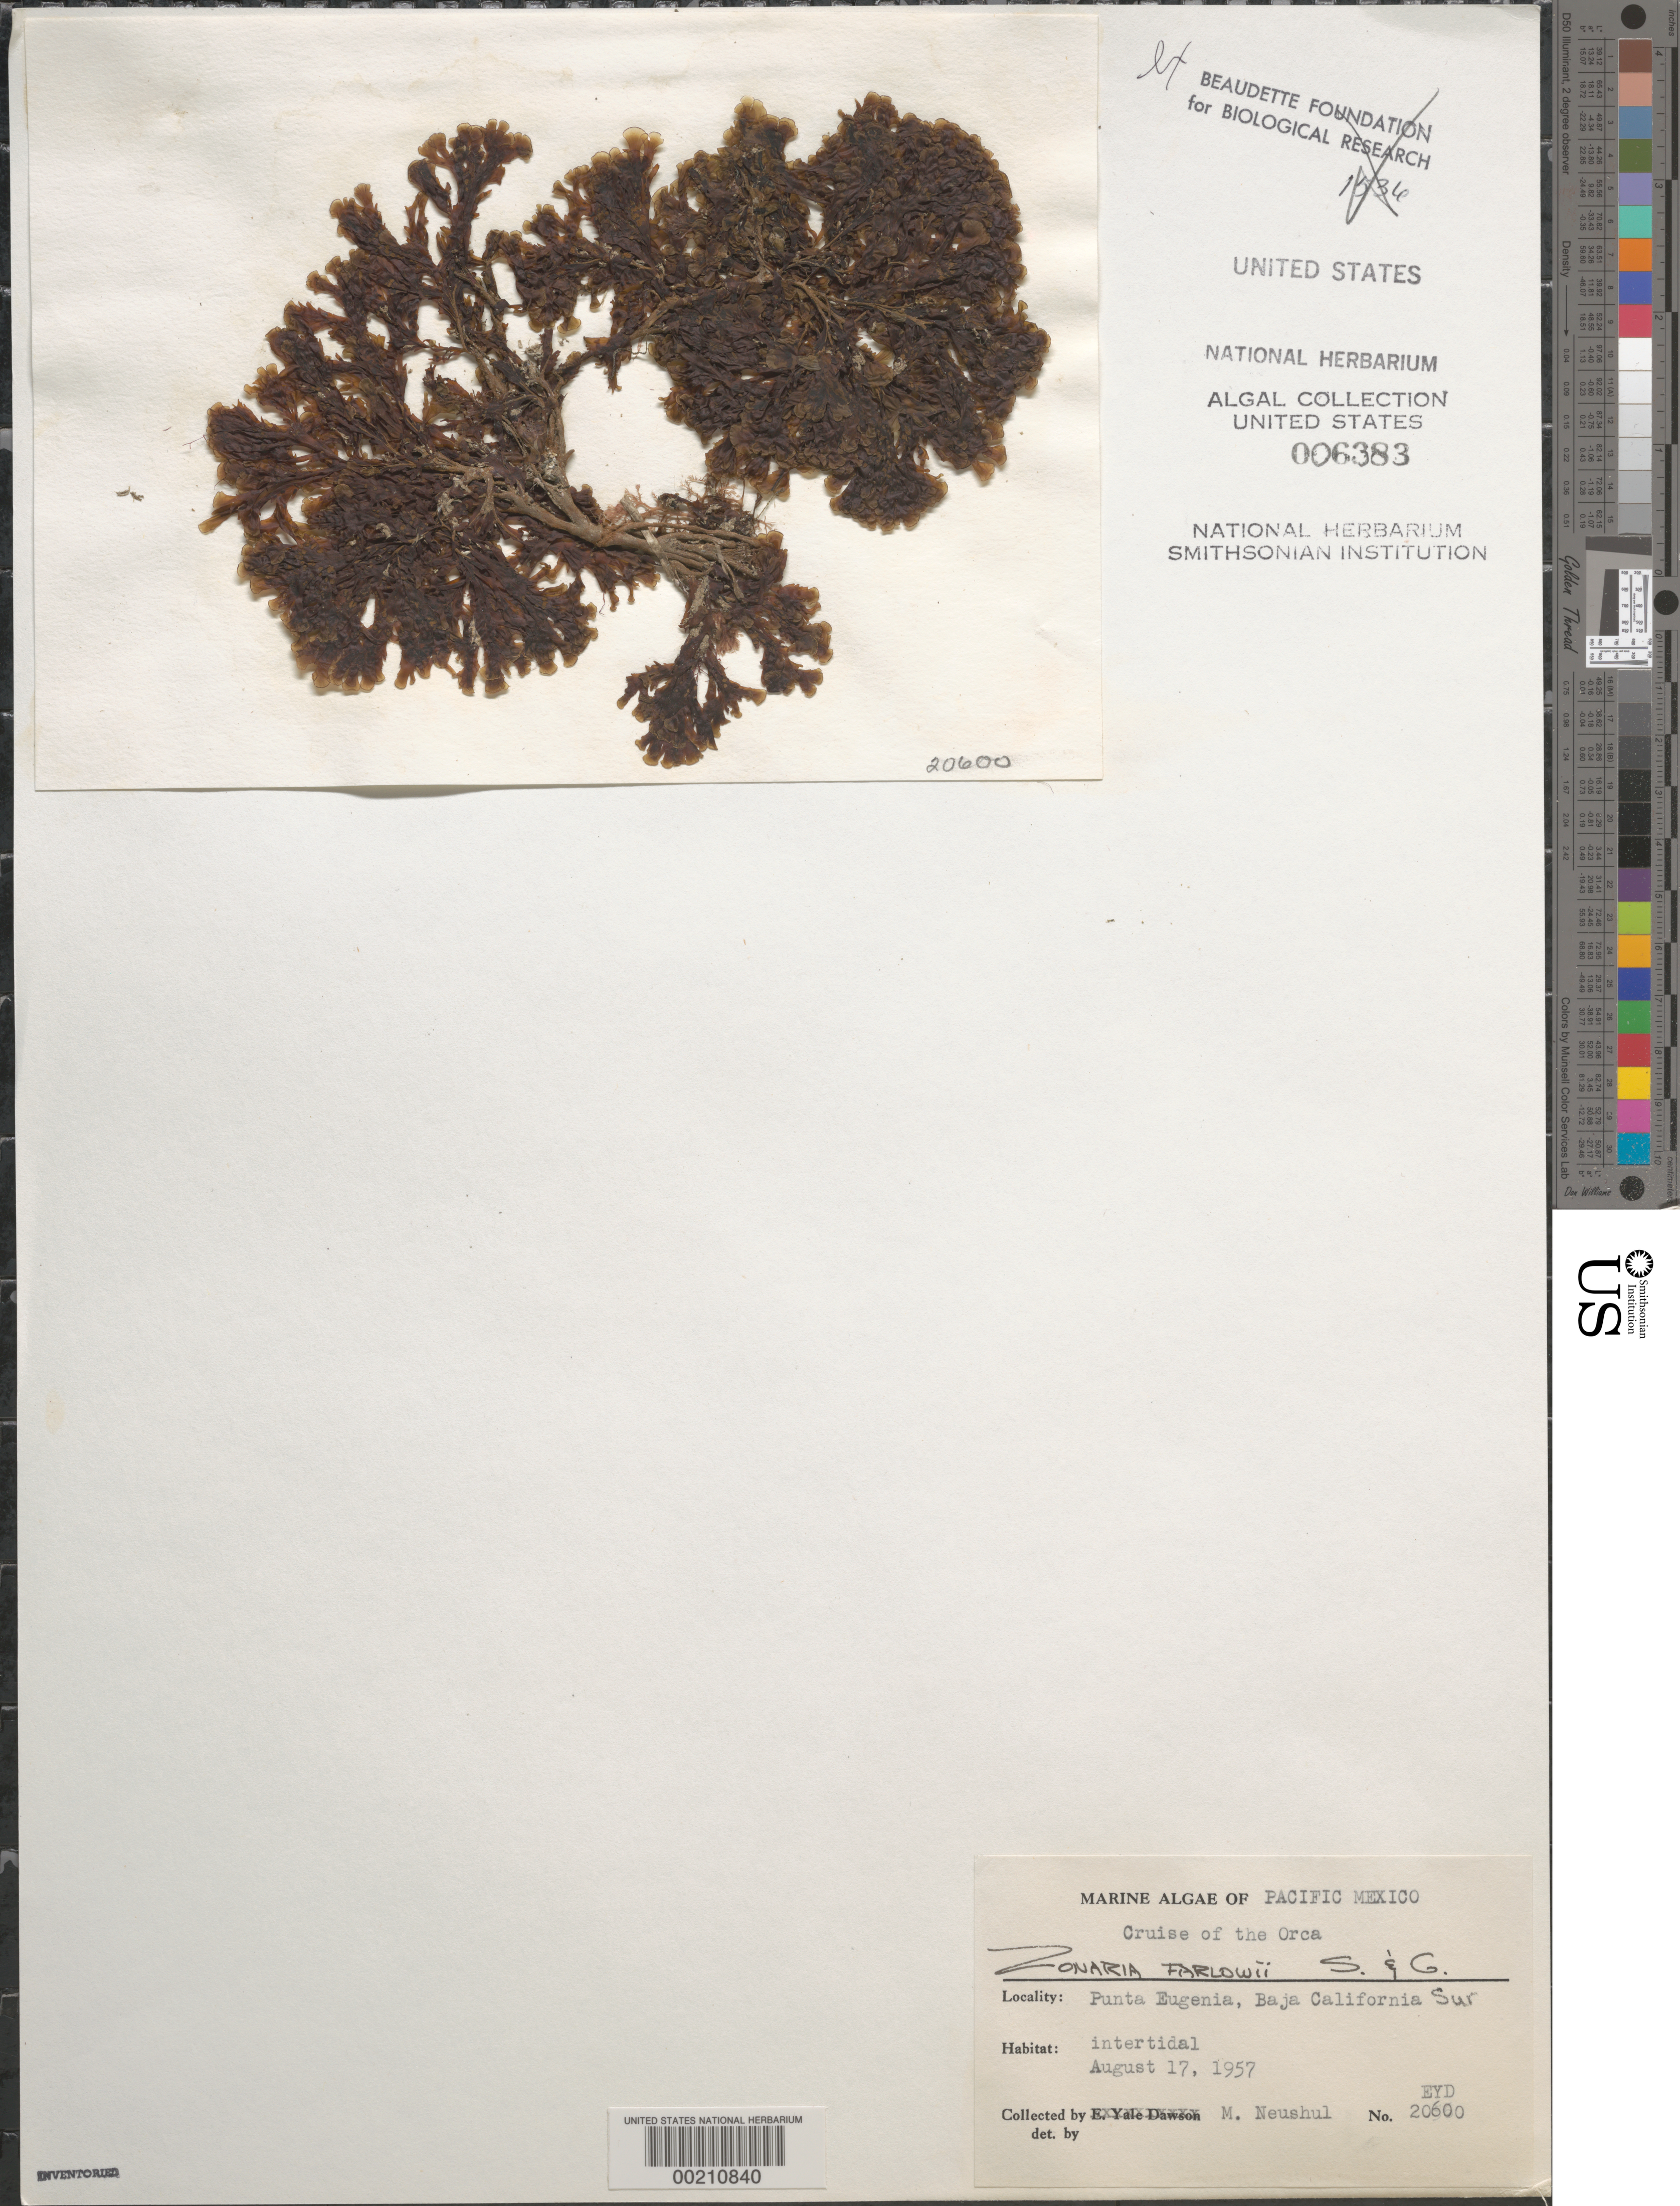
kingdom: Chromista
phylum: Ochrophyta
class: Phaeophyceae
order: Dictyotales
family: Dictyotaceae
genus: Zonaria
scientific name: Zonaria farlowii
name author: Setch. & N.L. Gardner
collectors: M. Neushul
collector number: EYD 20600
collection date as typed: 17 Aug 1957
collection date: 1957-08-17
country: Mexico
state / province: Baja California Sur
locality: Punta Eugenia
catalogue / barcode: US 6383